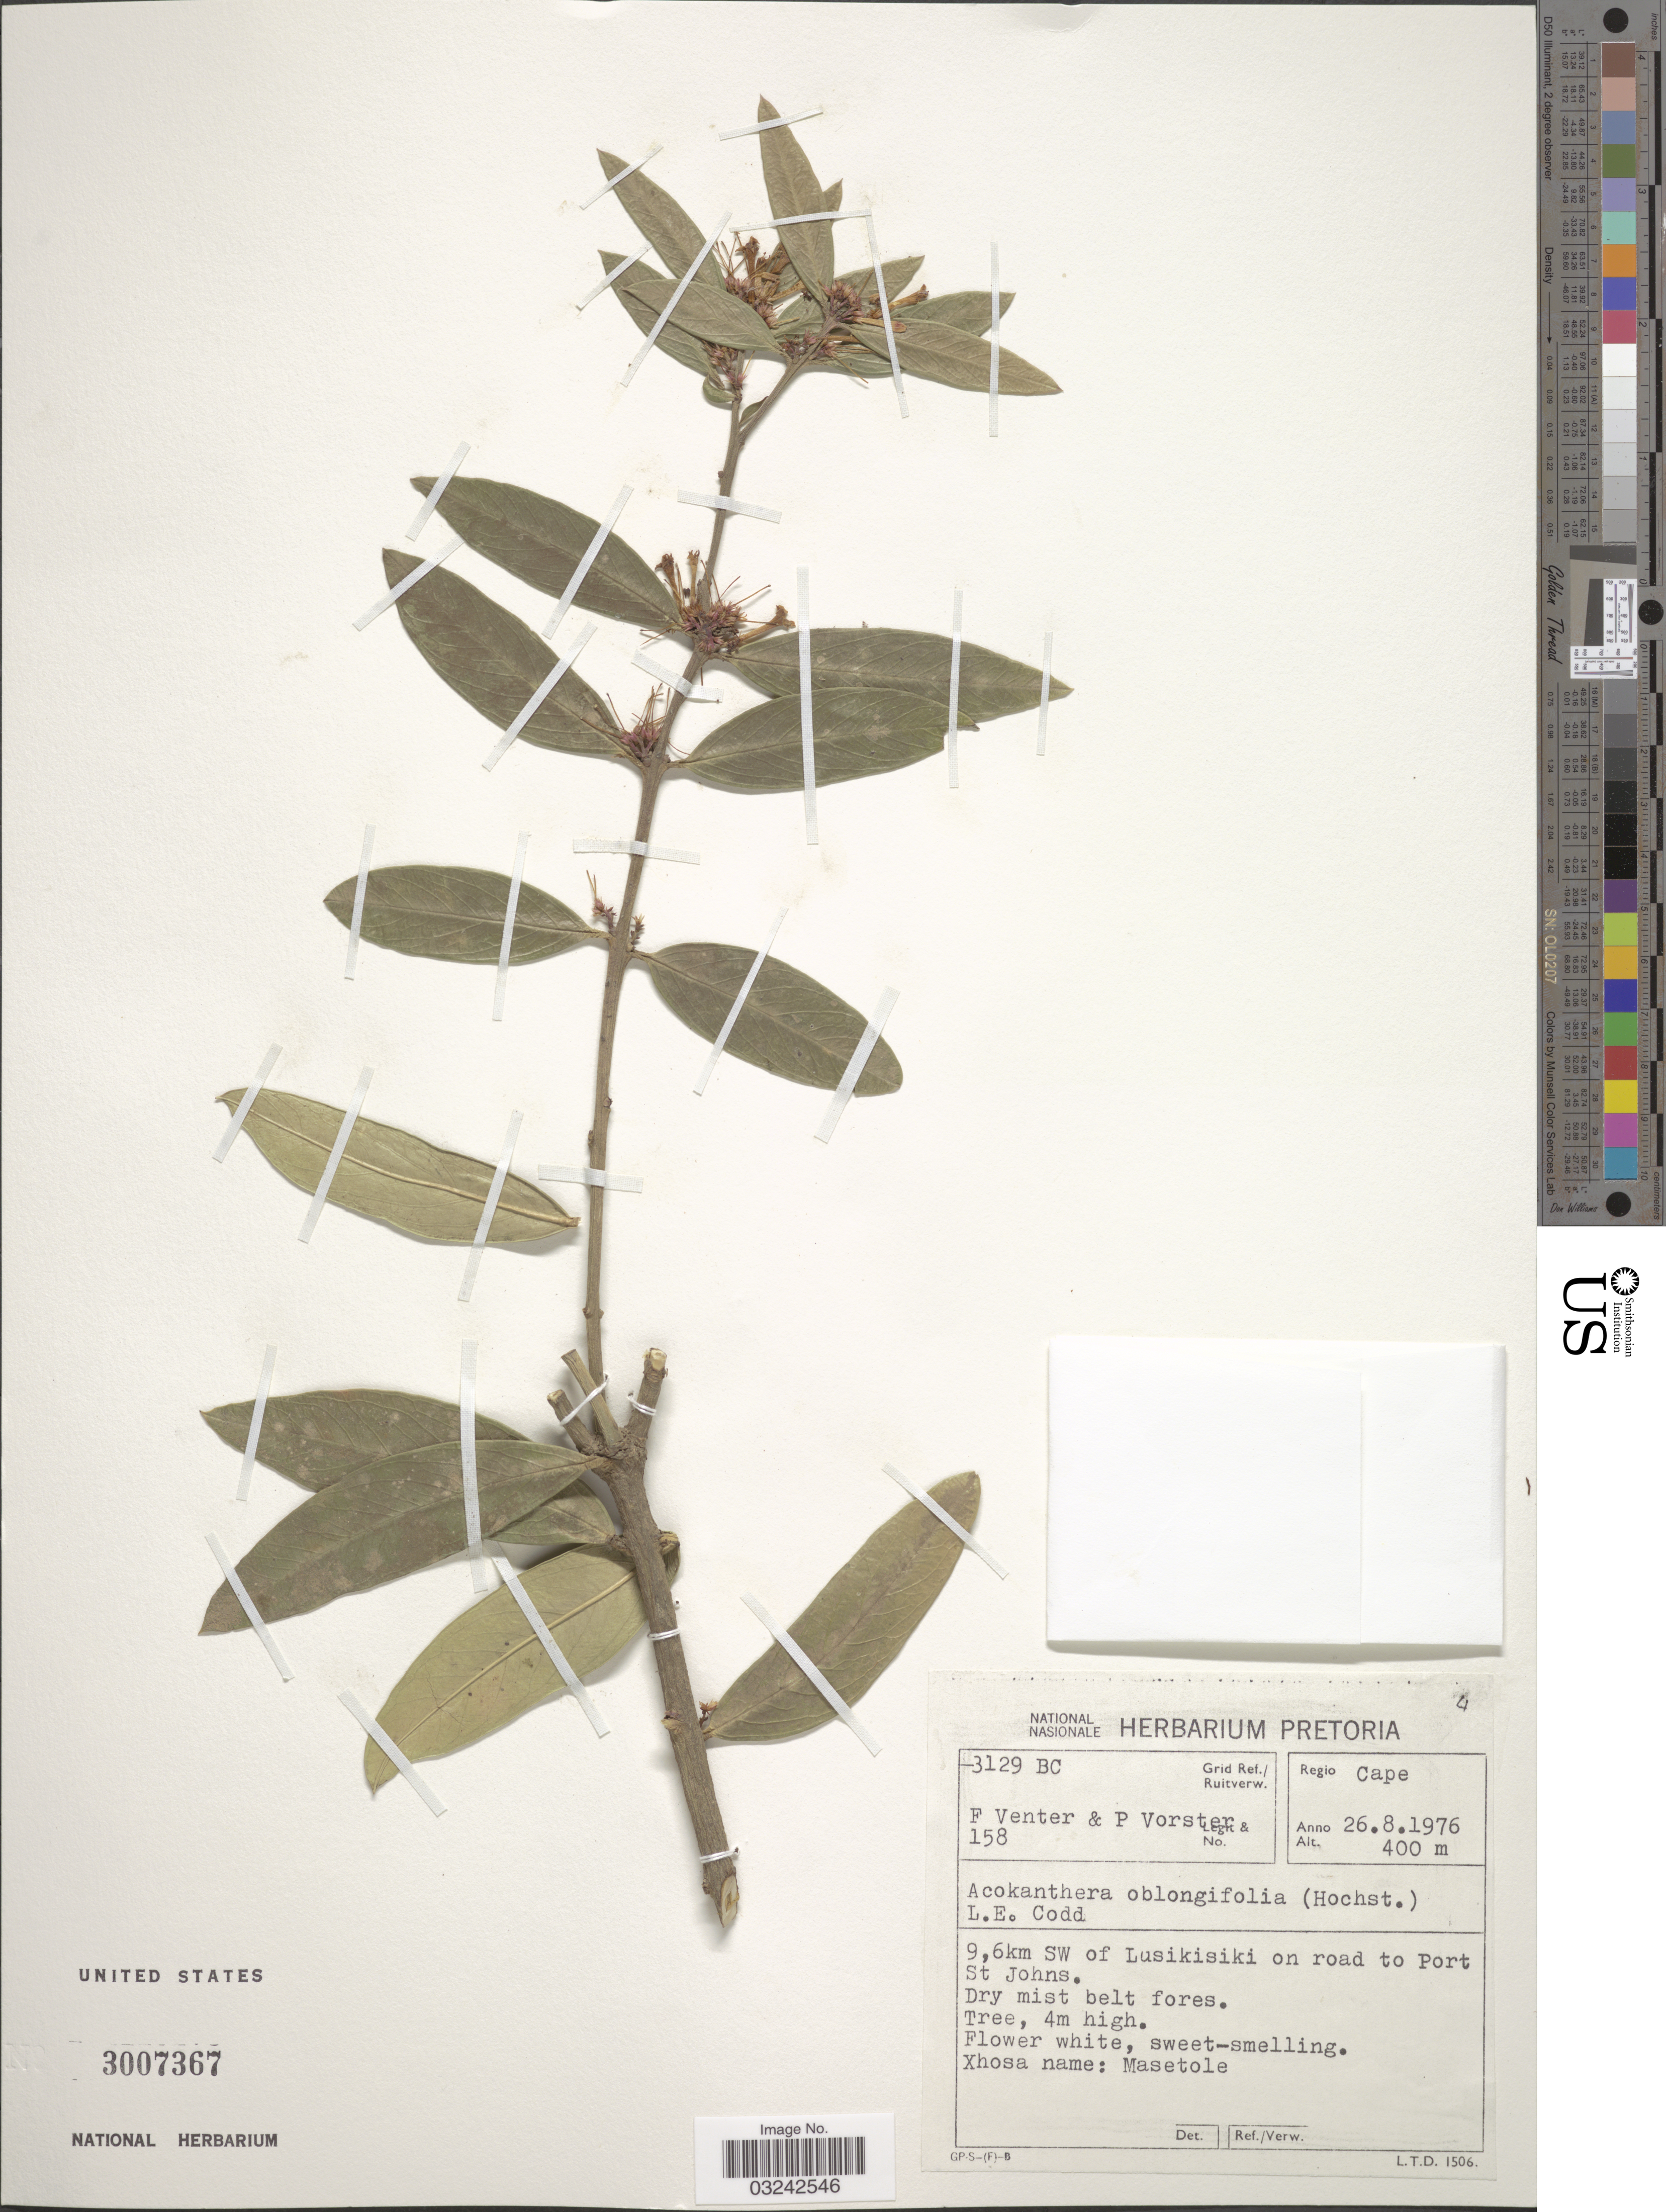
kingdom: Plantae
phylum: Tracheophyta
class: Magnoliopsida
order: Gentianales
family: Apocynaceae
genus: Acokanthera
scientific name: Acokanthera oblongifolia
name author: (Hochst.) Codd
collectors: F. Venter & P. Vorster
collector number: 158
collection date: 1976-08-26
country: South Africa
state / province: Eastern Cape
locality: Regio Cape. Grid Ref. 3129 BC. 9,6km SW of Lusikisiki on road to Port St Johns.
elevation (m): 400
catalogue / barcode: US 3007367